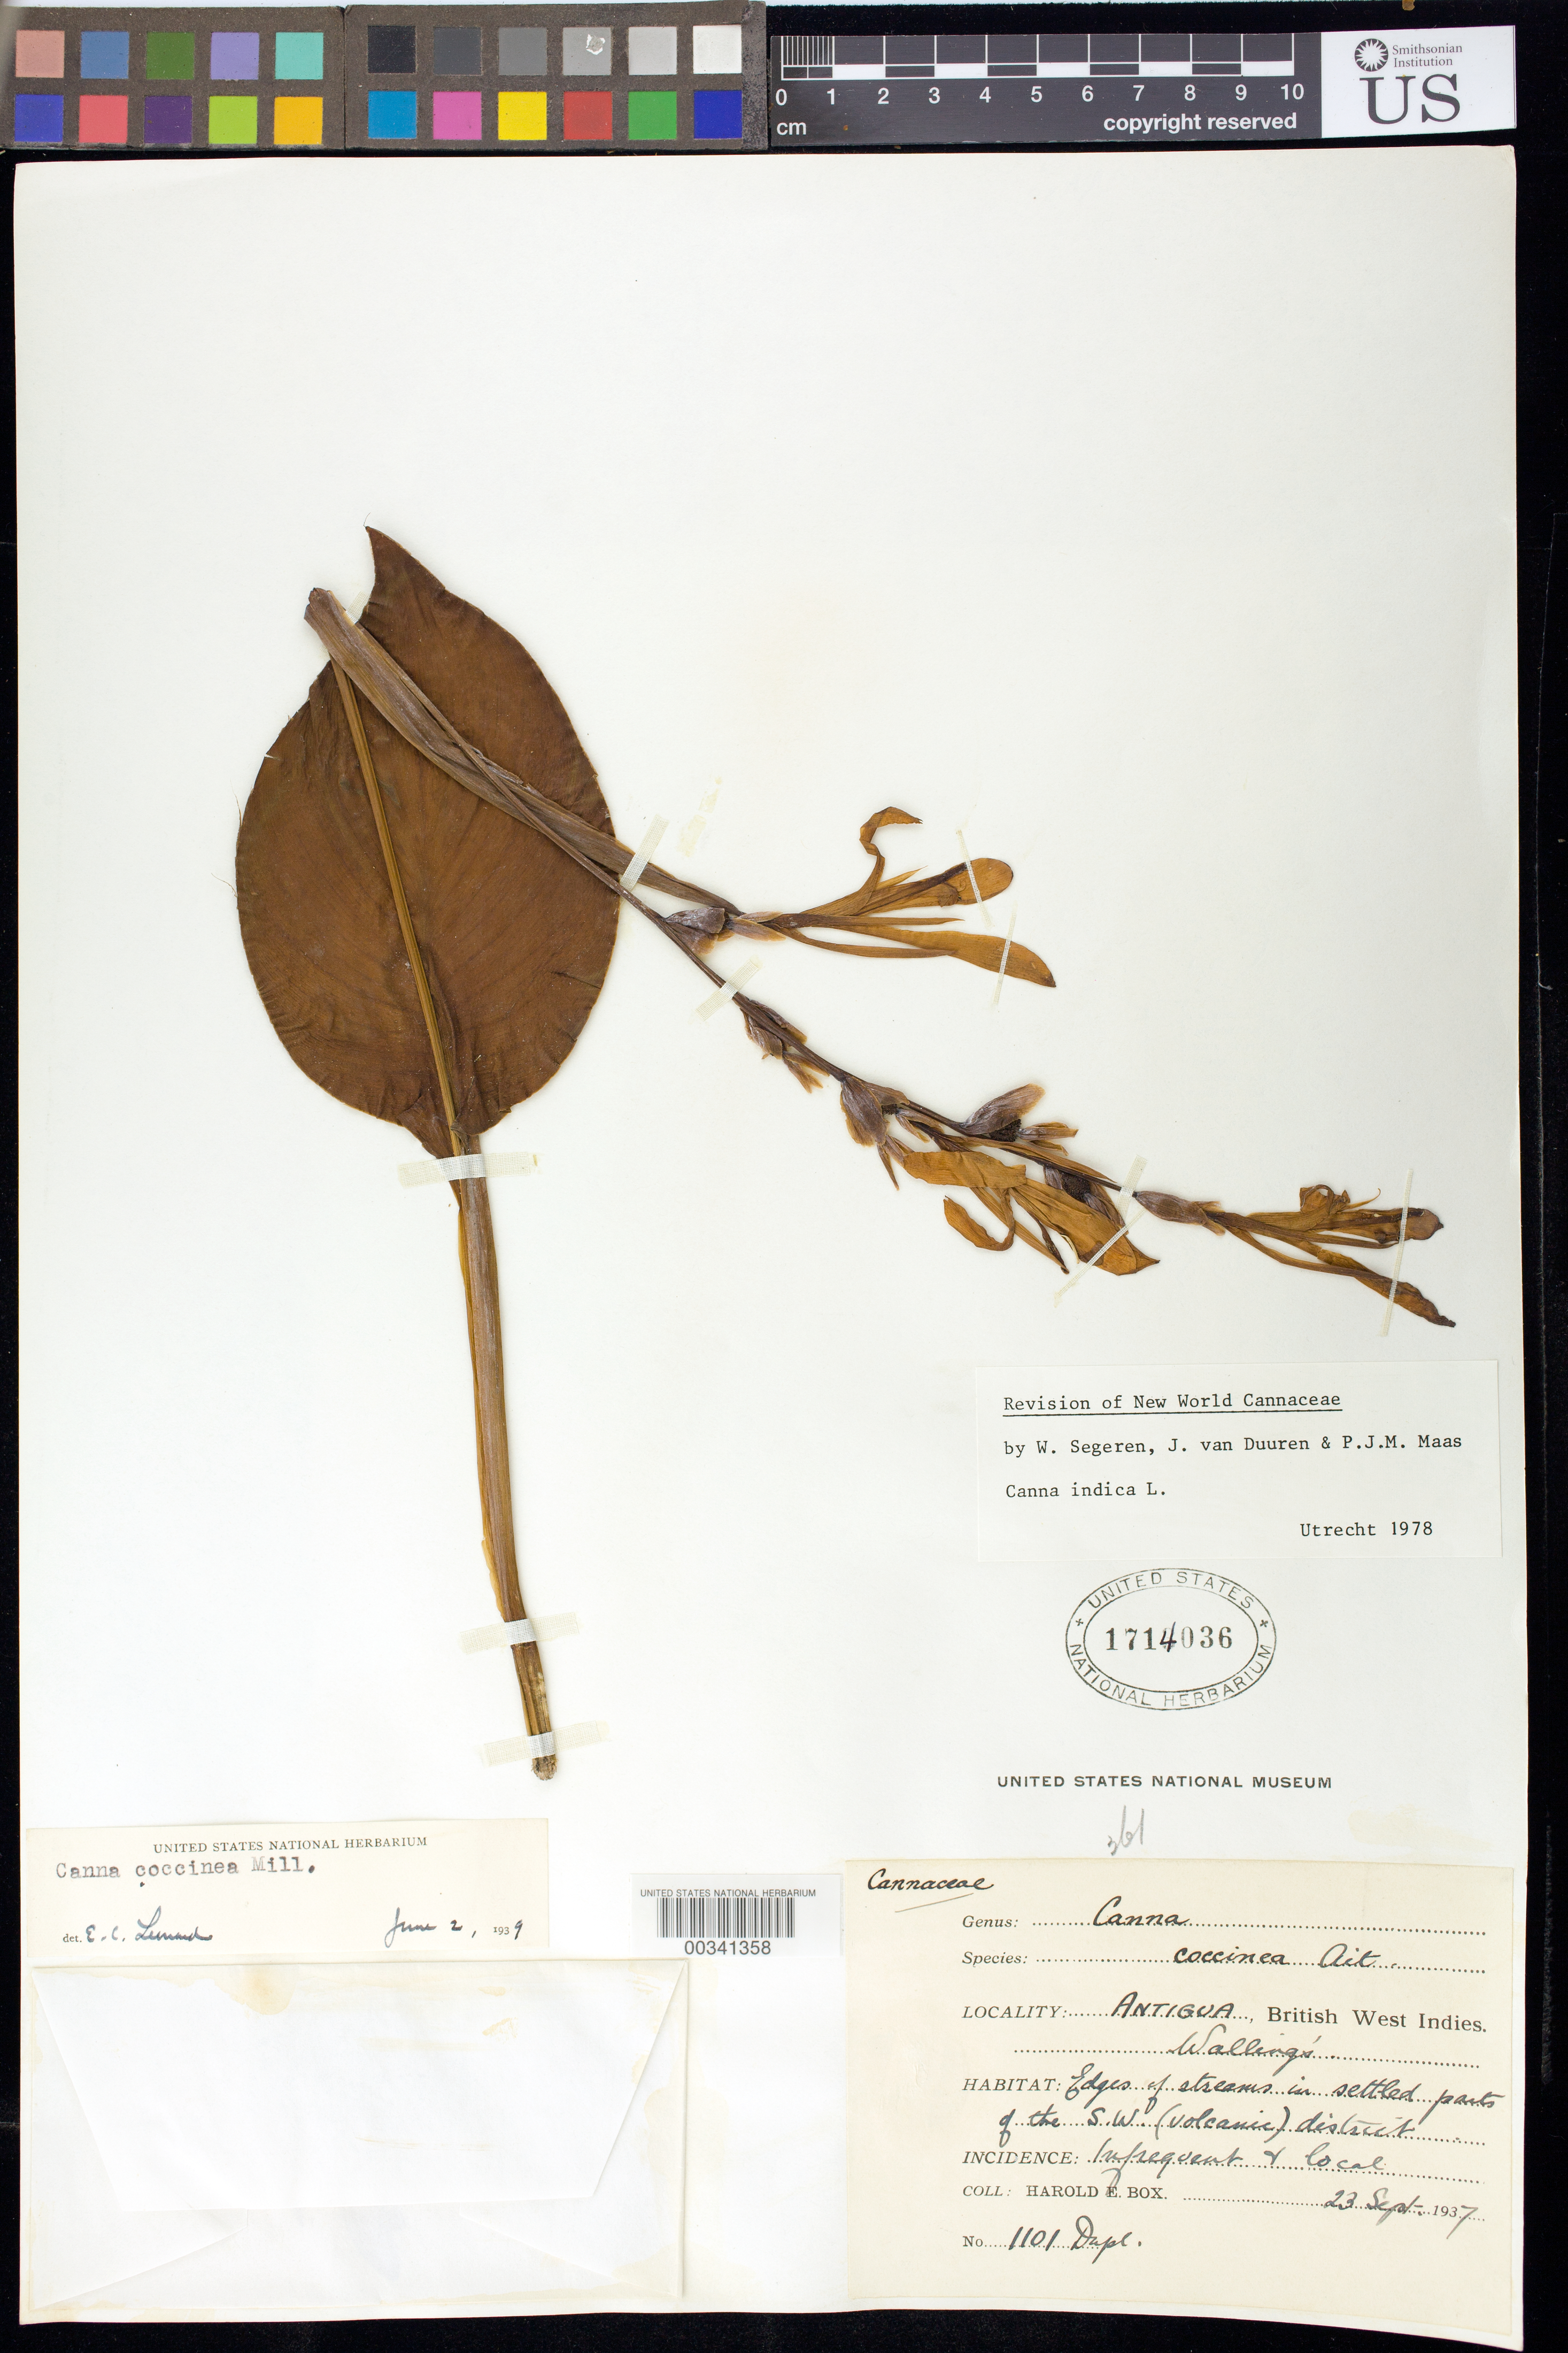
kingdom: Plantae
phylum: Tracheophyta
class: Liliopsida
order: Zingiberales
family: Cannaceae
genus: Canna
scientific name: Canna indica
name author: L.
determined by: Segeren, W.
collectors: H. E. Box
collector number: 1101 Dupl.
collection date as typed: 23 Sep 1937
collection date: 1937-09-23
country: Antigua and Barbuda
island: Antigua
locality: Antigua, British West Indies, Walling's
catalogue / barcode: US 1714036